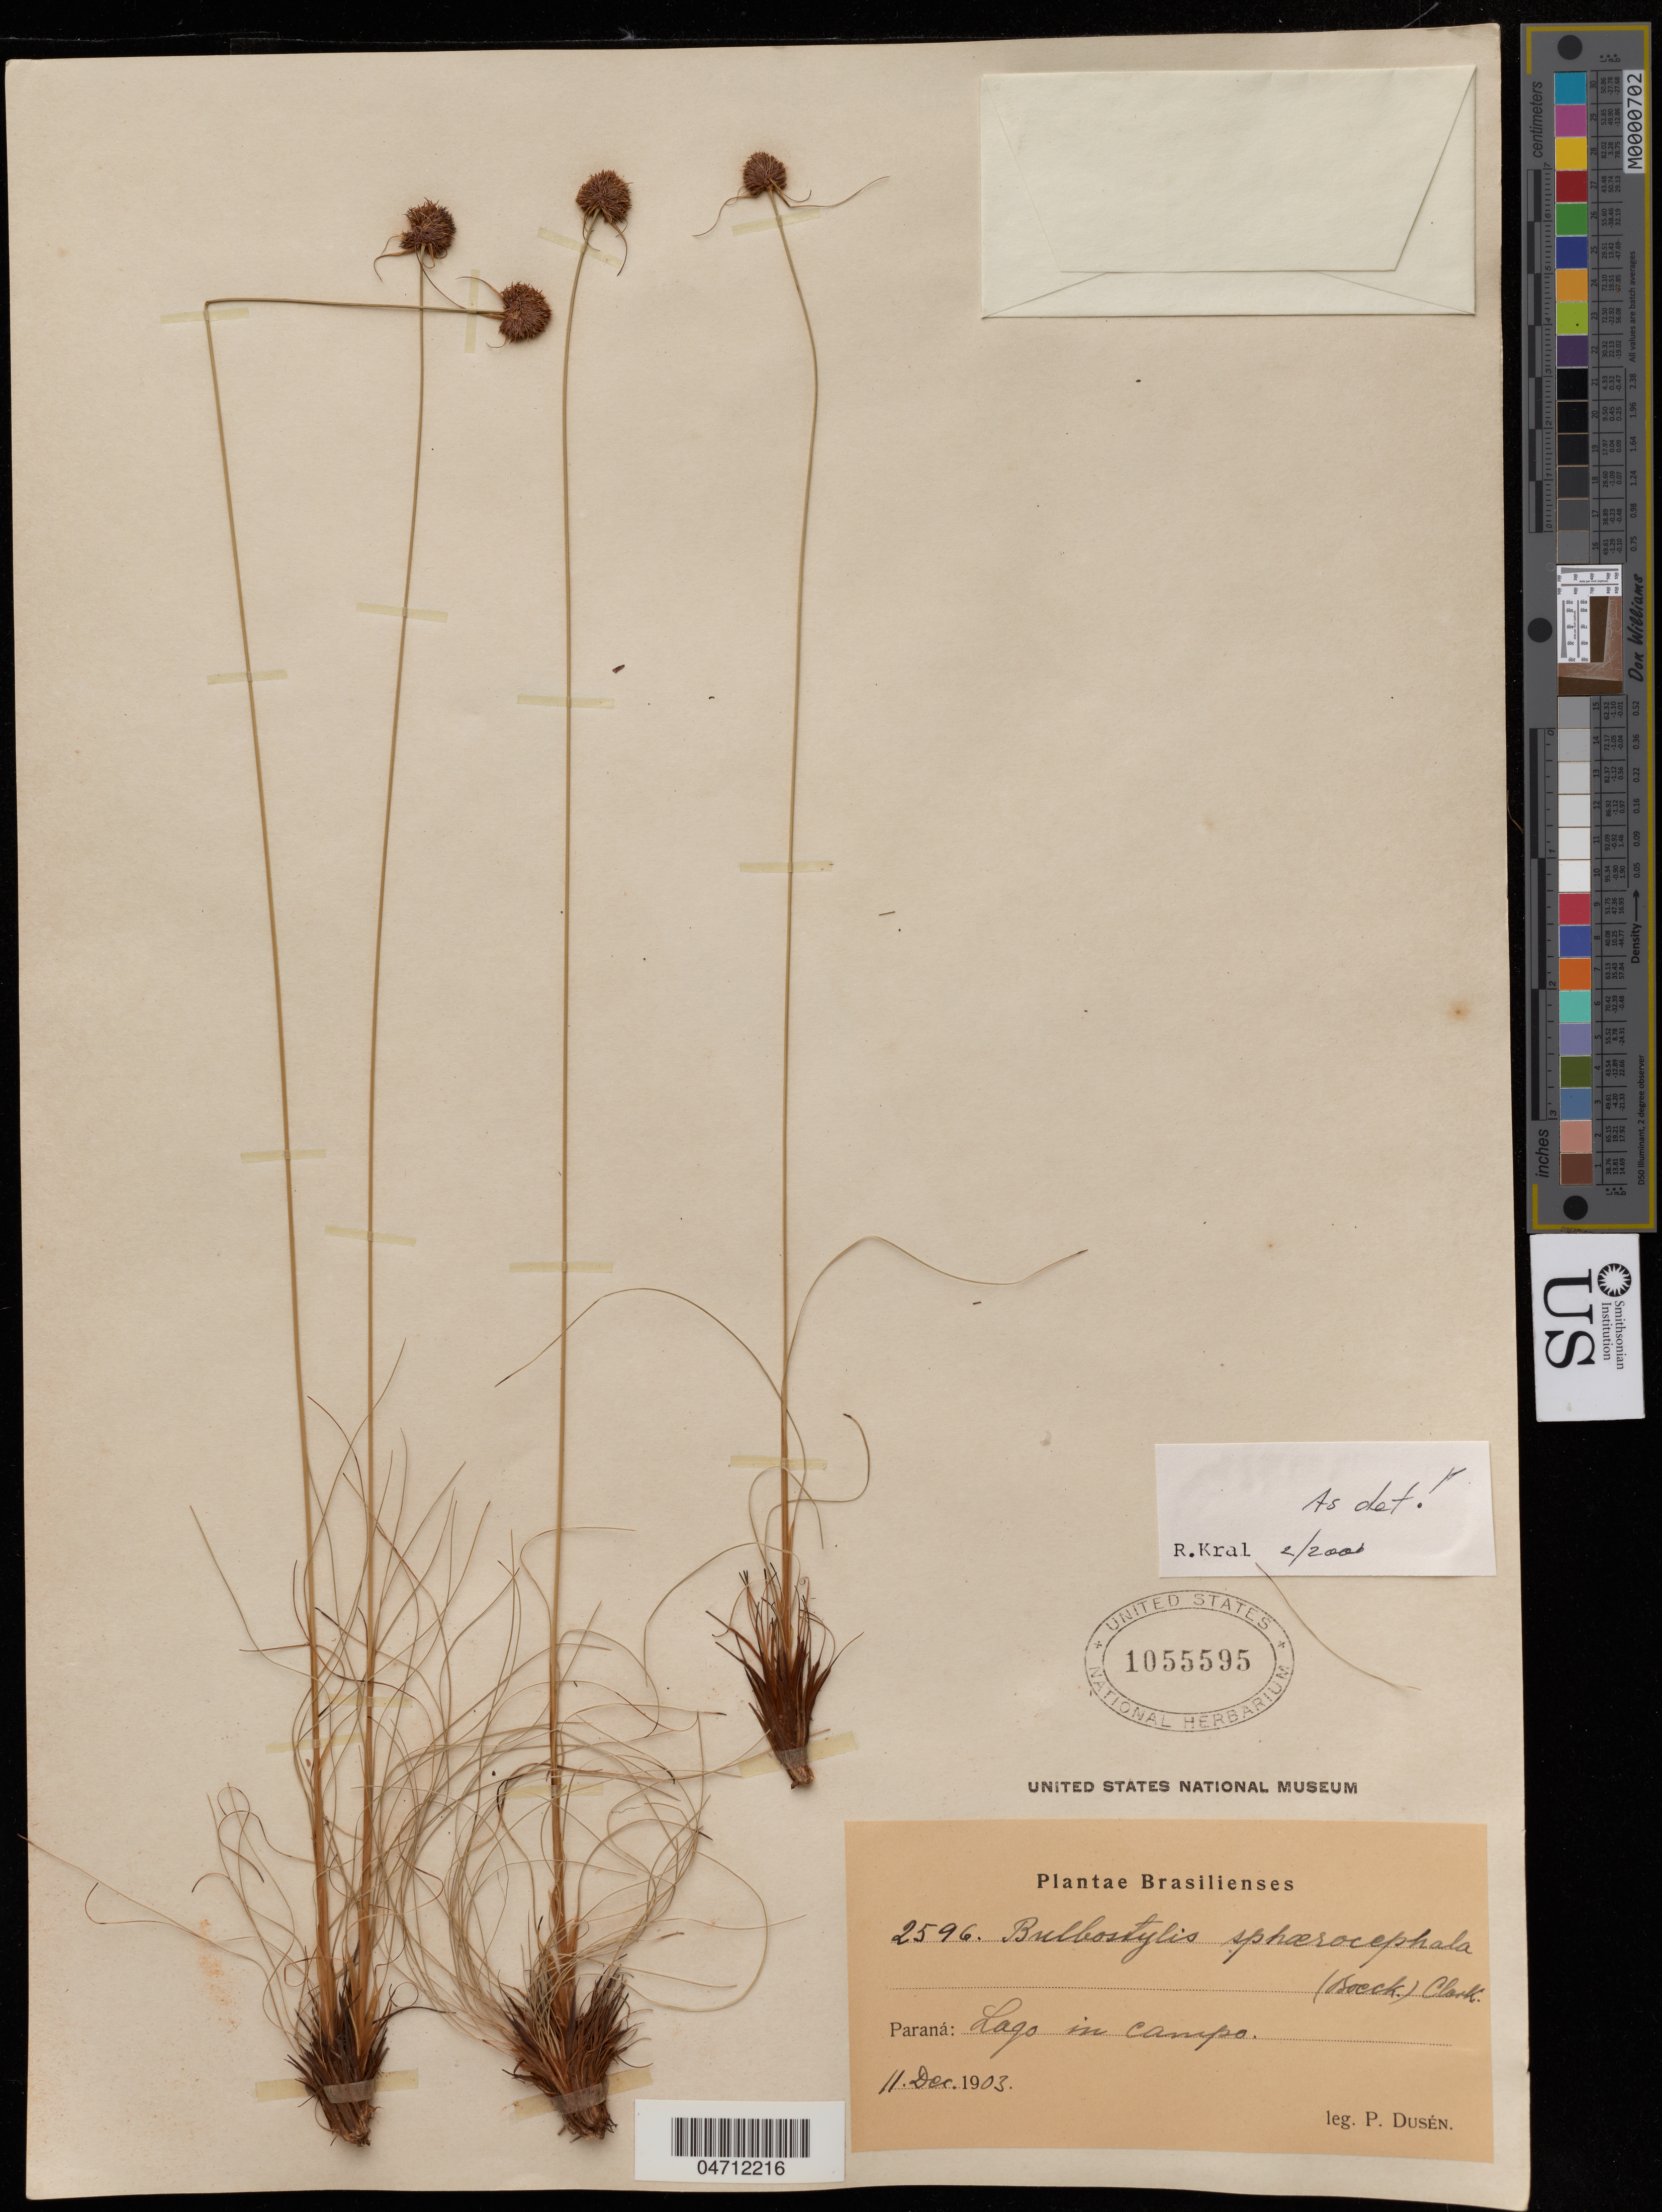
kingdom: Plantae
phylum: Tracheophyta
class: Liliopsida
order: Poales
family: Cyperaceae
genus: Bulbostylis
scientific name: Bulbostylis sphaerocephala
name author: (Boeckeler) Lindm.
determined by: Kral, Robert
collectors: C. Dusen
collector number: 2596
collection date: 1903-12-11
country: Brazil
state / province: Paraná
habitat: Lago in campo.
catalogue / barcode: US 10555595